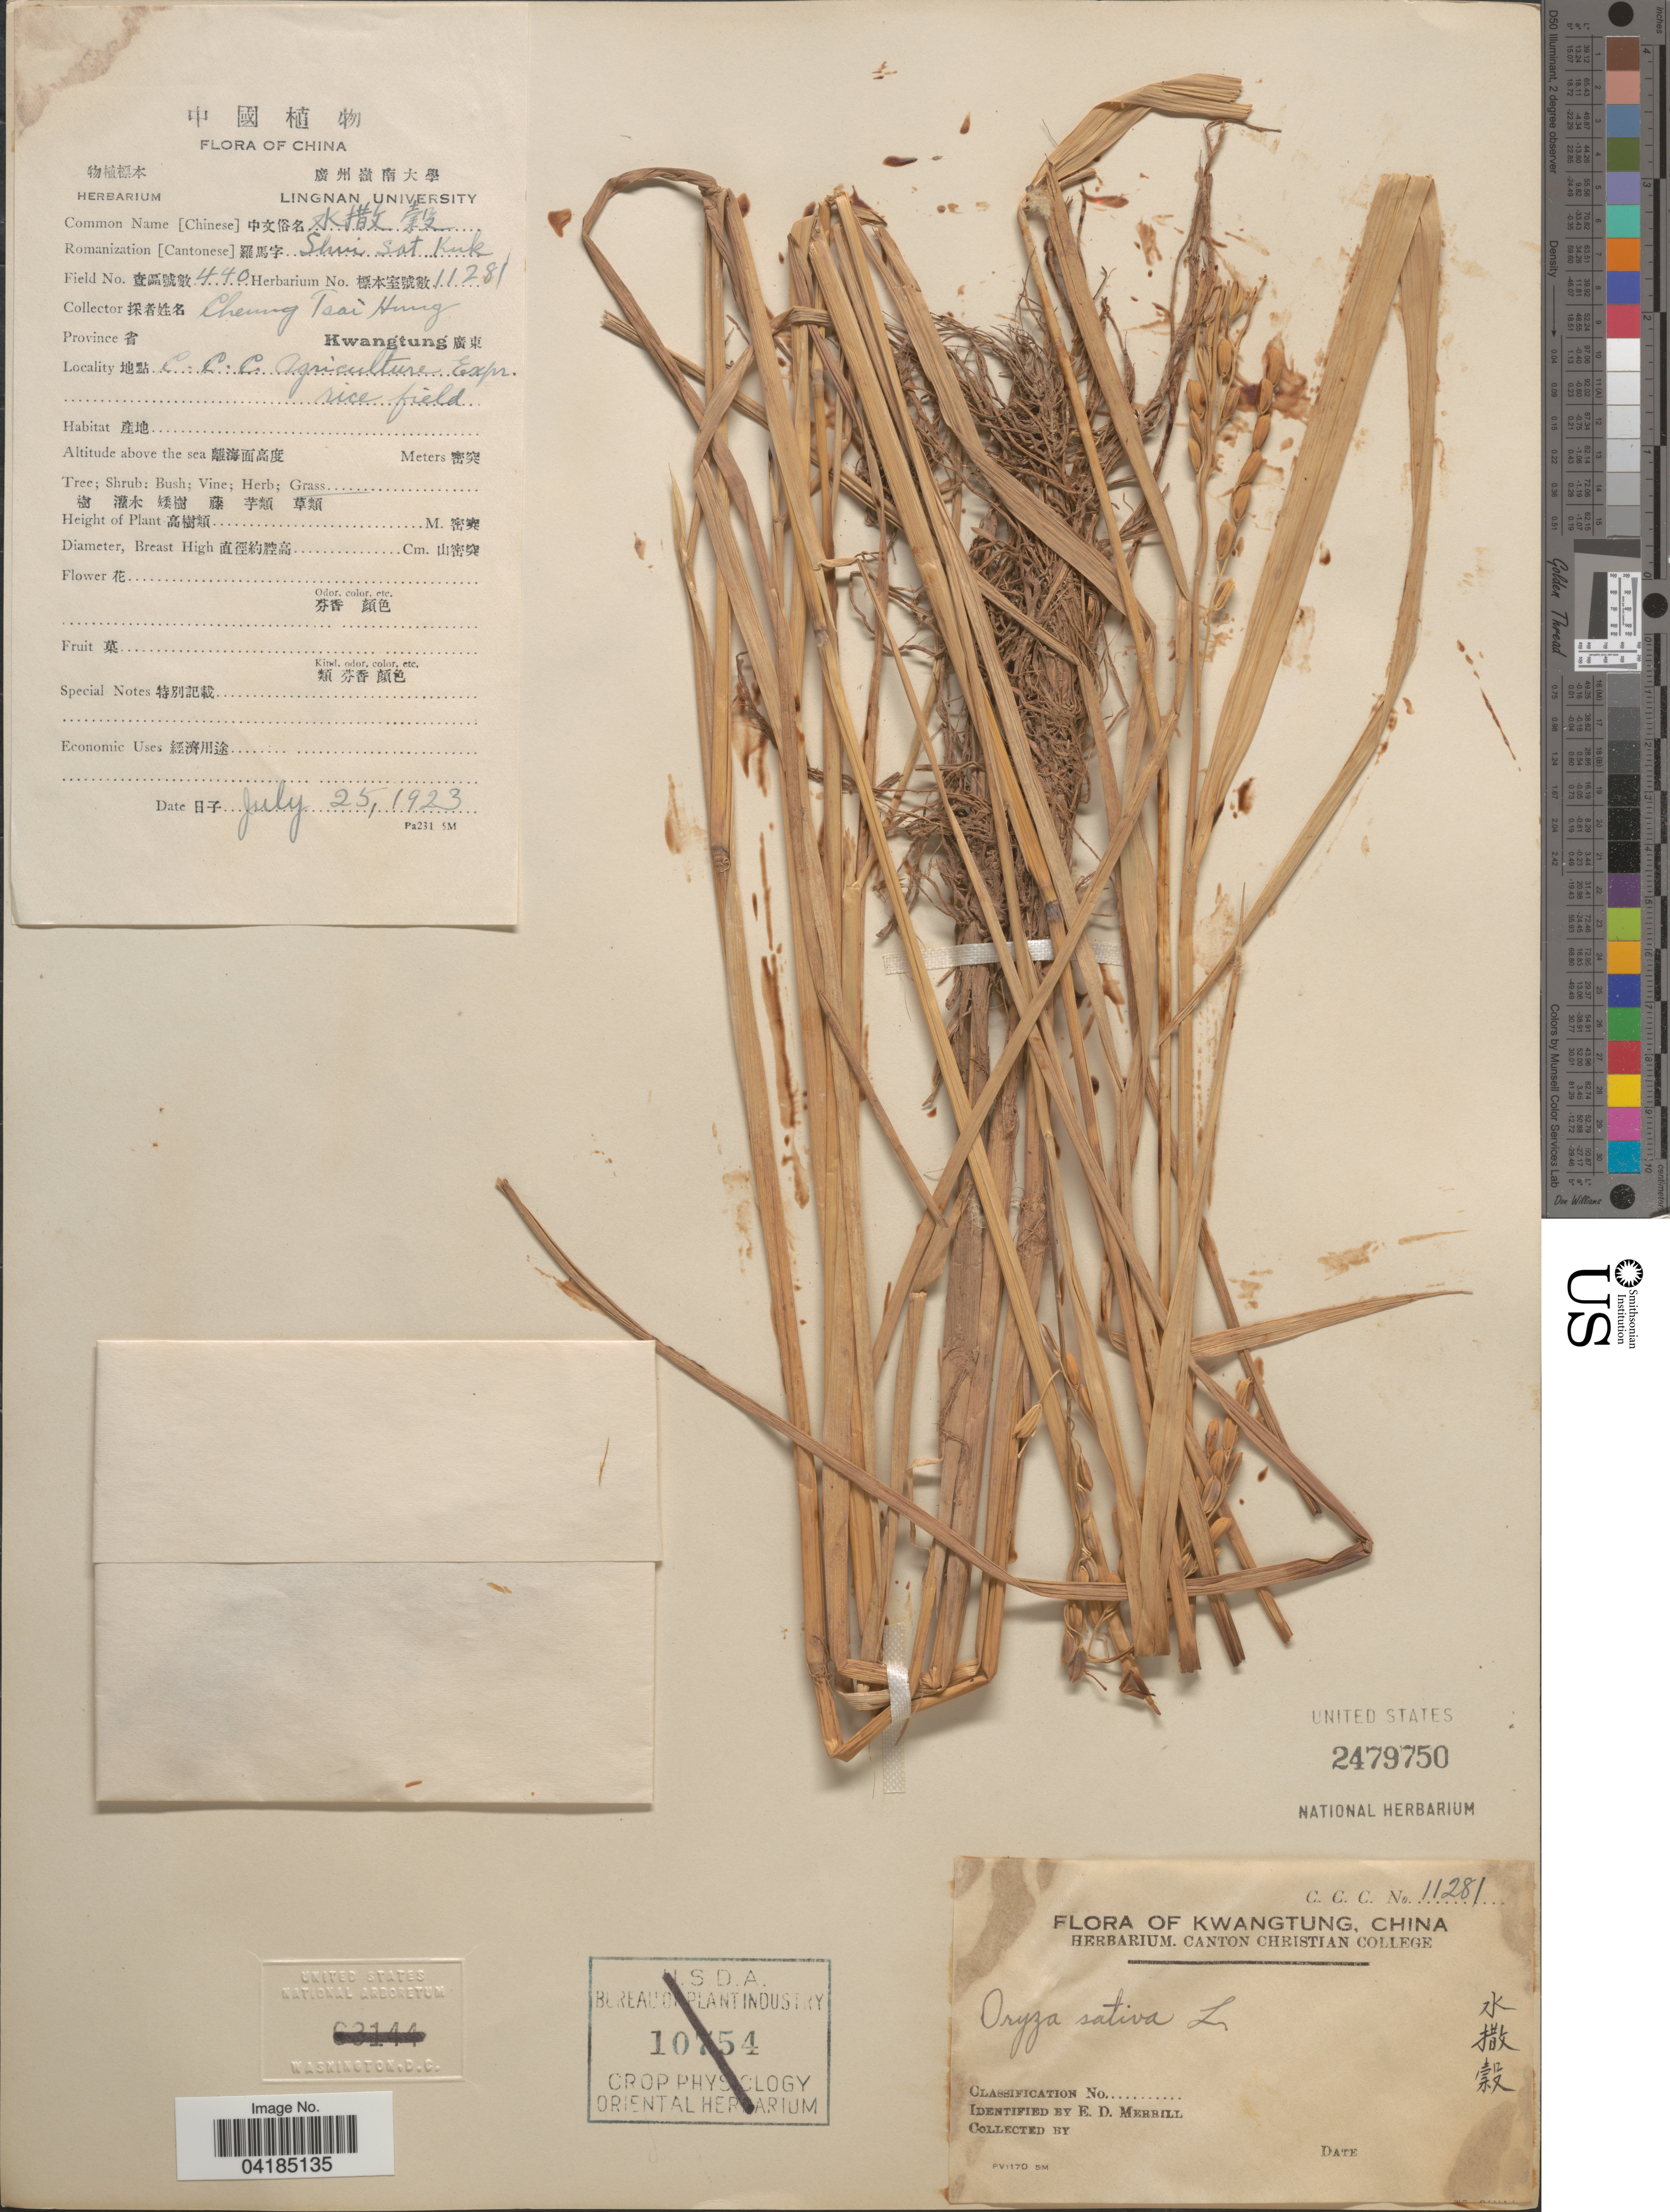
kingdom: Plantae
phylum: Tracheophyta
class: Liliopsida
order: Poales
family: Poaceae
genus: Oryza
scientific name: Oryza sativa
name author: L.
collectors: Cheung Tsai Hung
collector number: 440/11281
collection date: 1923-07-25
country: China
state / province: Guangdong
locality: Province Kwangtung. X. C.C.C. Agriculture Expr. rice field.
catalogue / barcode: US 2479750